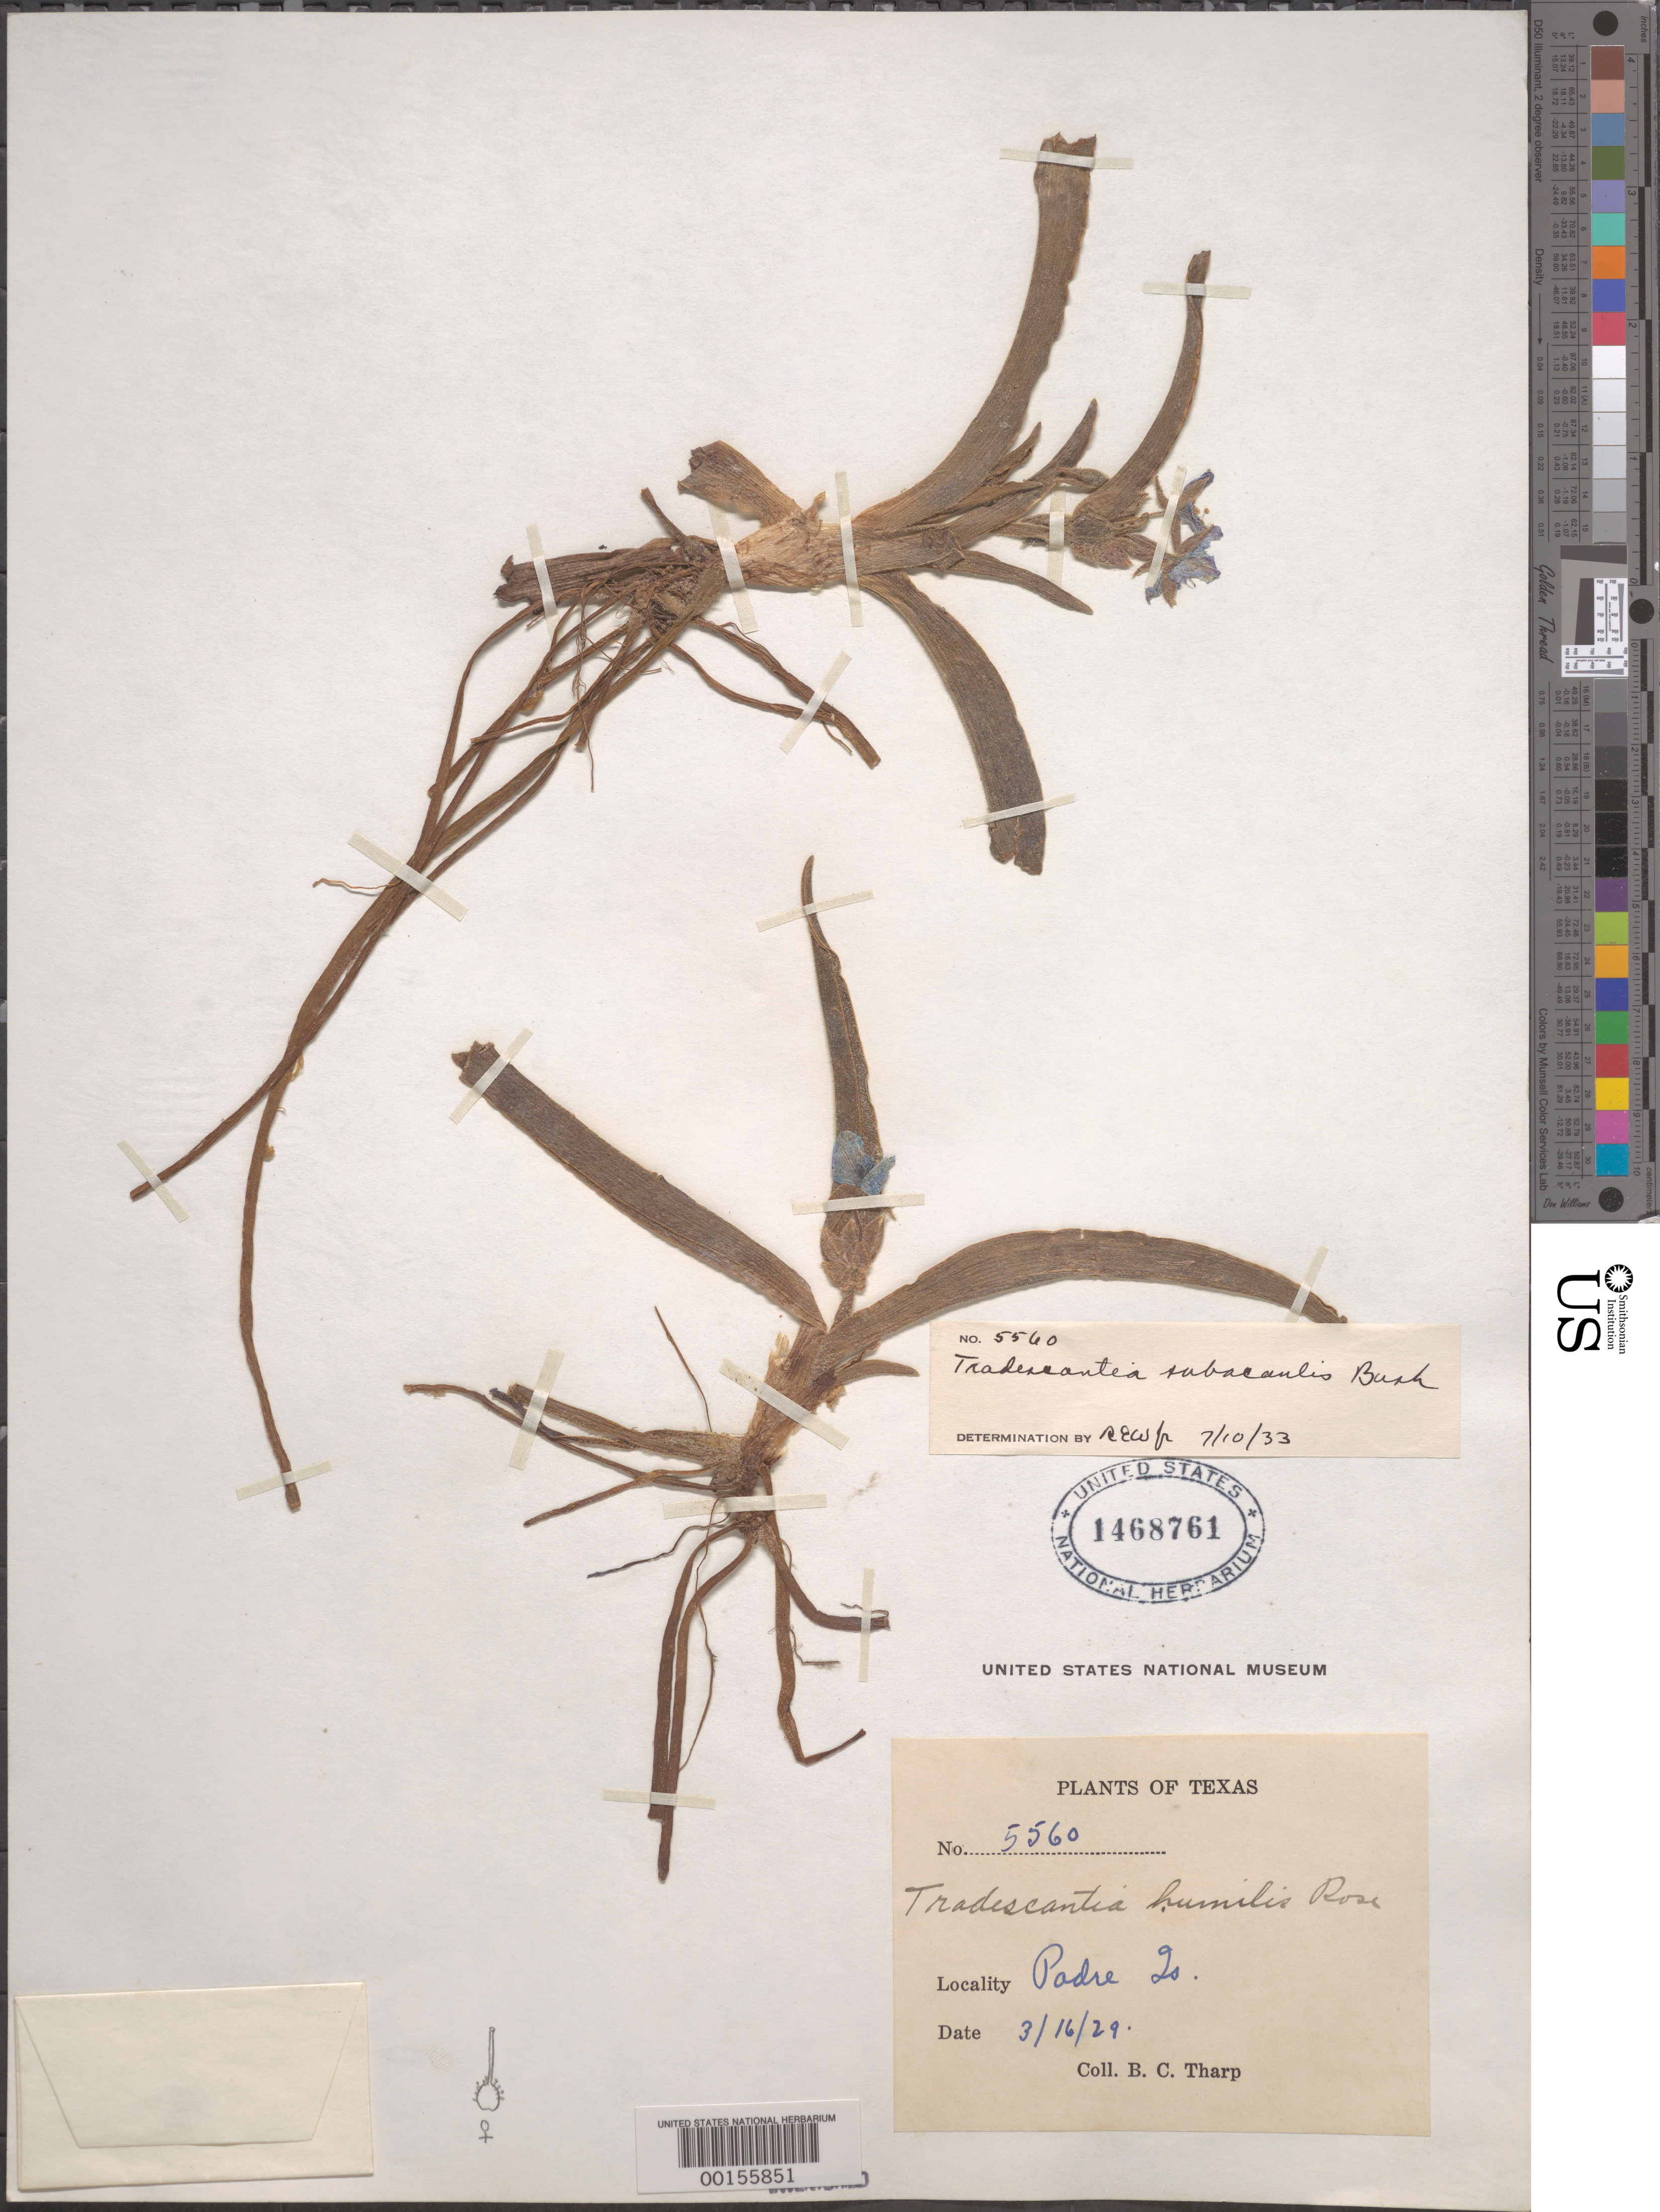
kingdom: Plantae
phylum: Tracheophyta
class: Liliopsida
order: Commelinales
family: Commelinaceae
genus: Tradescantia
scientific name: Tradescantia subacaulis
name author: Bush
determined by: Woodward, R. E.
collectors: B. C. Tharp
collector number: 5560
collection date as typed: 16 Mar 1929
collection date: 1929-03-16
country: United States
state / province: Texas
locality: Padre island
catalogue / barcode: US 1468761